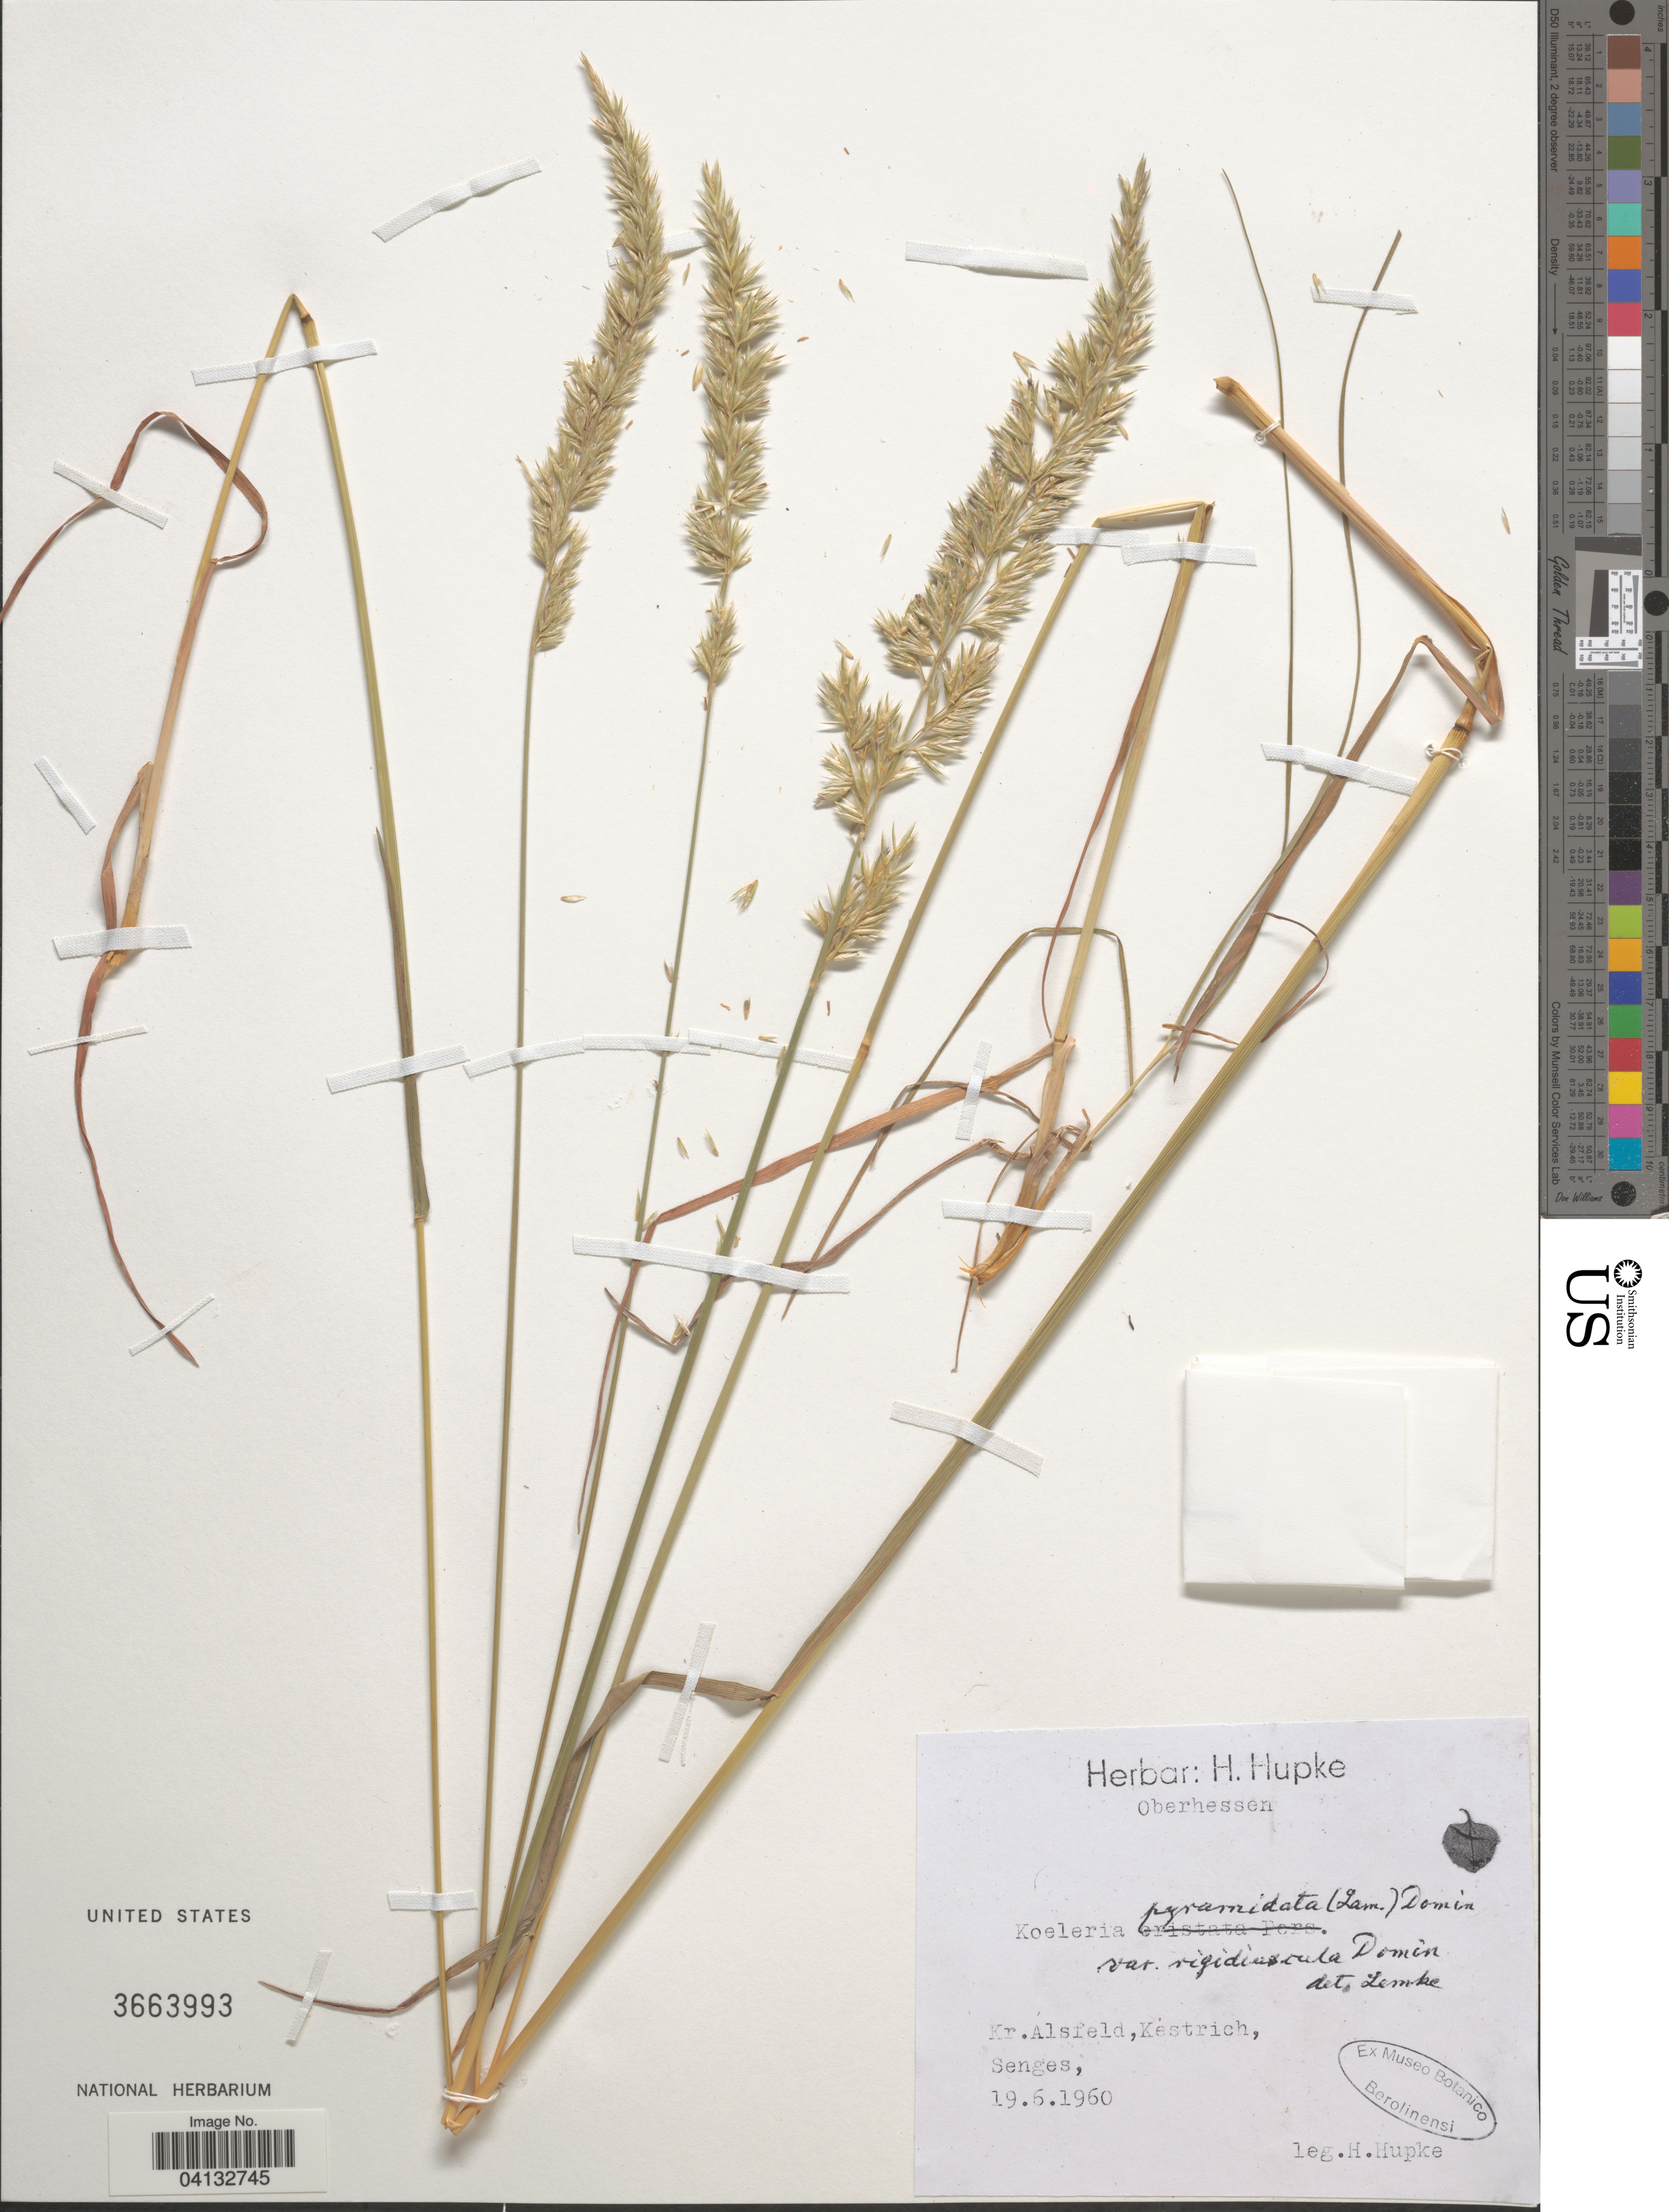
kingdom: Plantae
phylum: Tracheophyta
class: Liliopsida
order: Poales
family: Poaceae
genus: Koeleria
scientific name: Koeleria pyramidata var. rigidiascula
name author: (Domin) Domin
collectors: H. Hupke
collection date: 1960-06-19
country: Germany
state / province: Hesse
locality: Oberhessen. Kr. Alsfeld, Kestrich, Senges.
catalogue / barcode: US 3663993